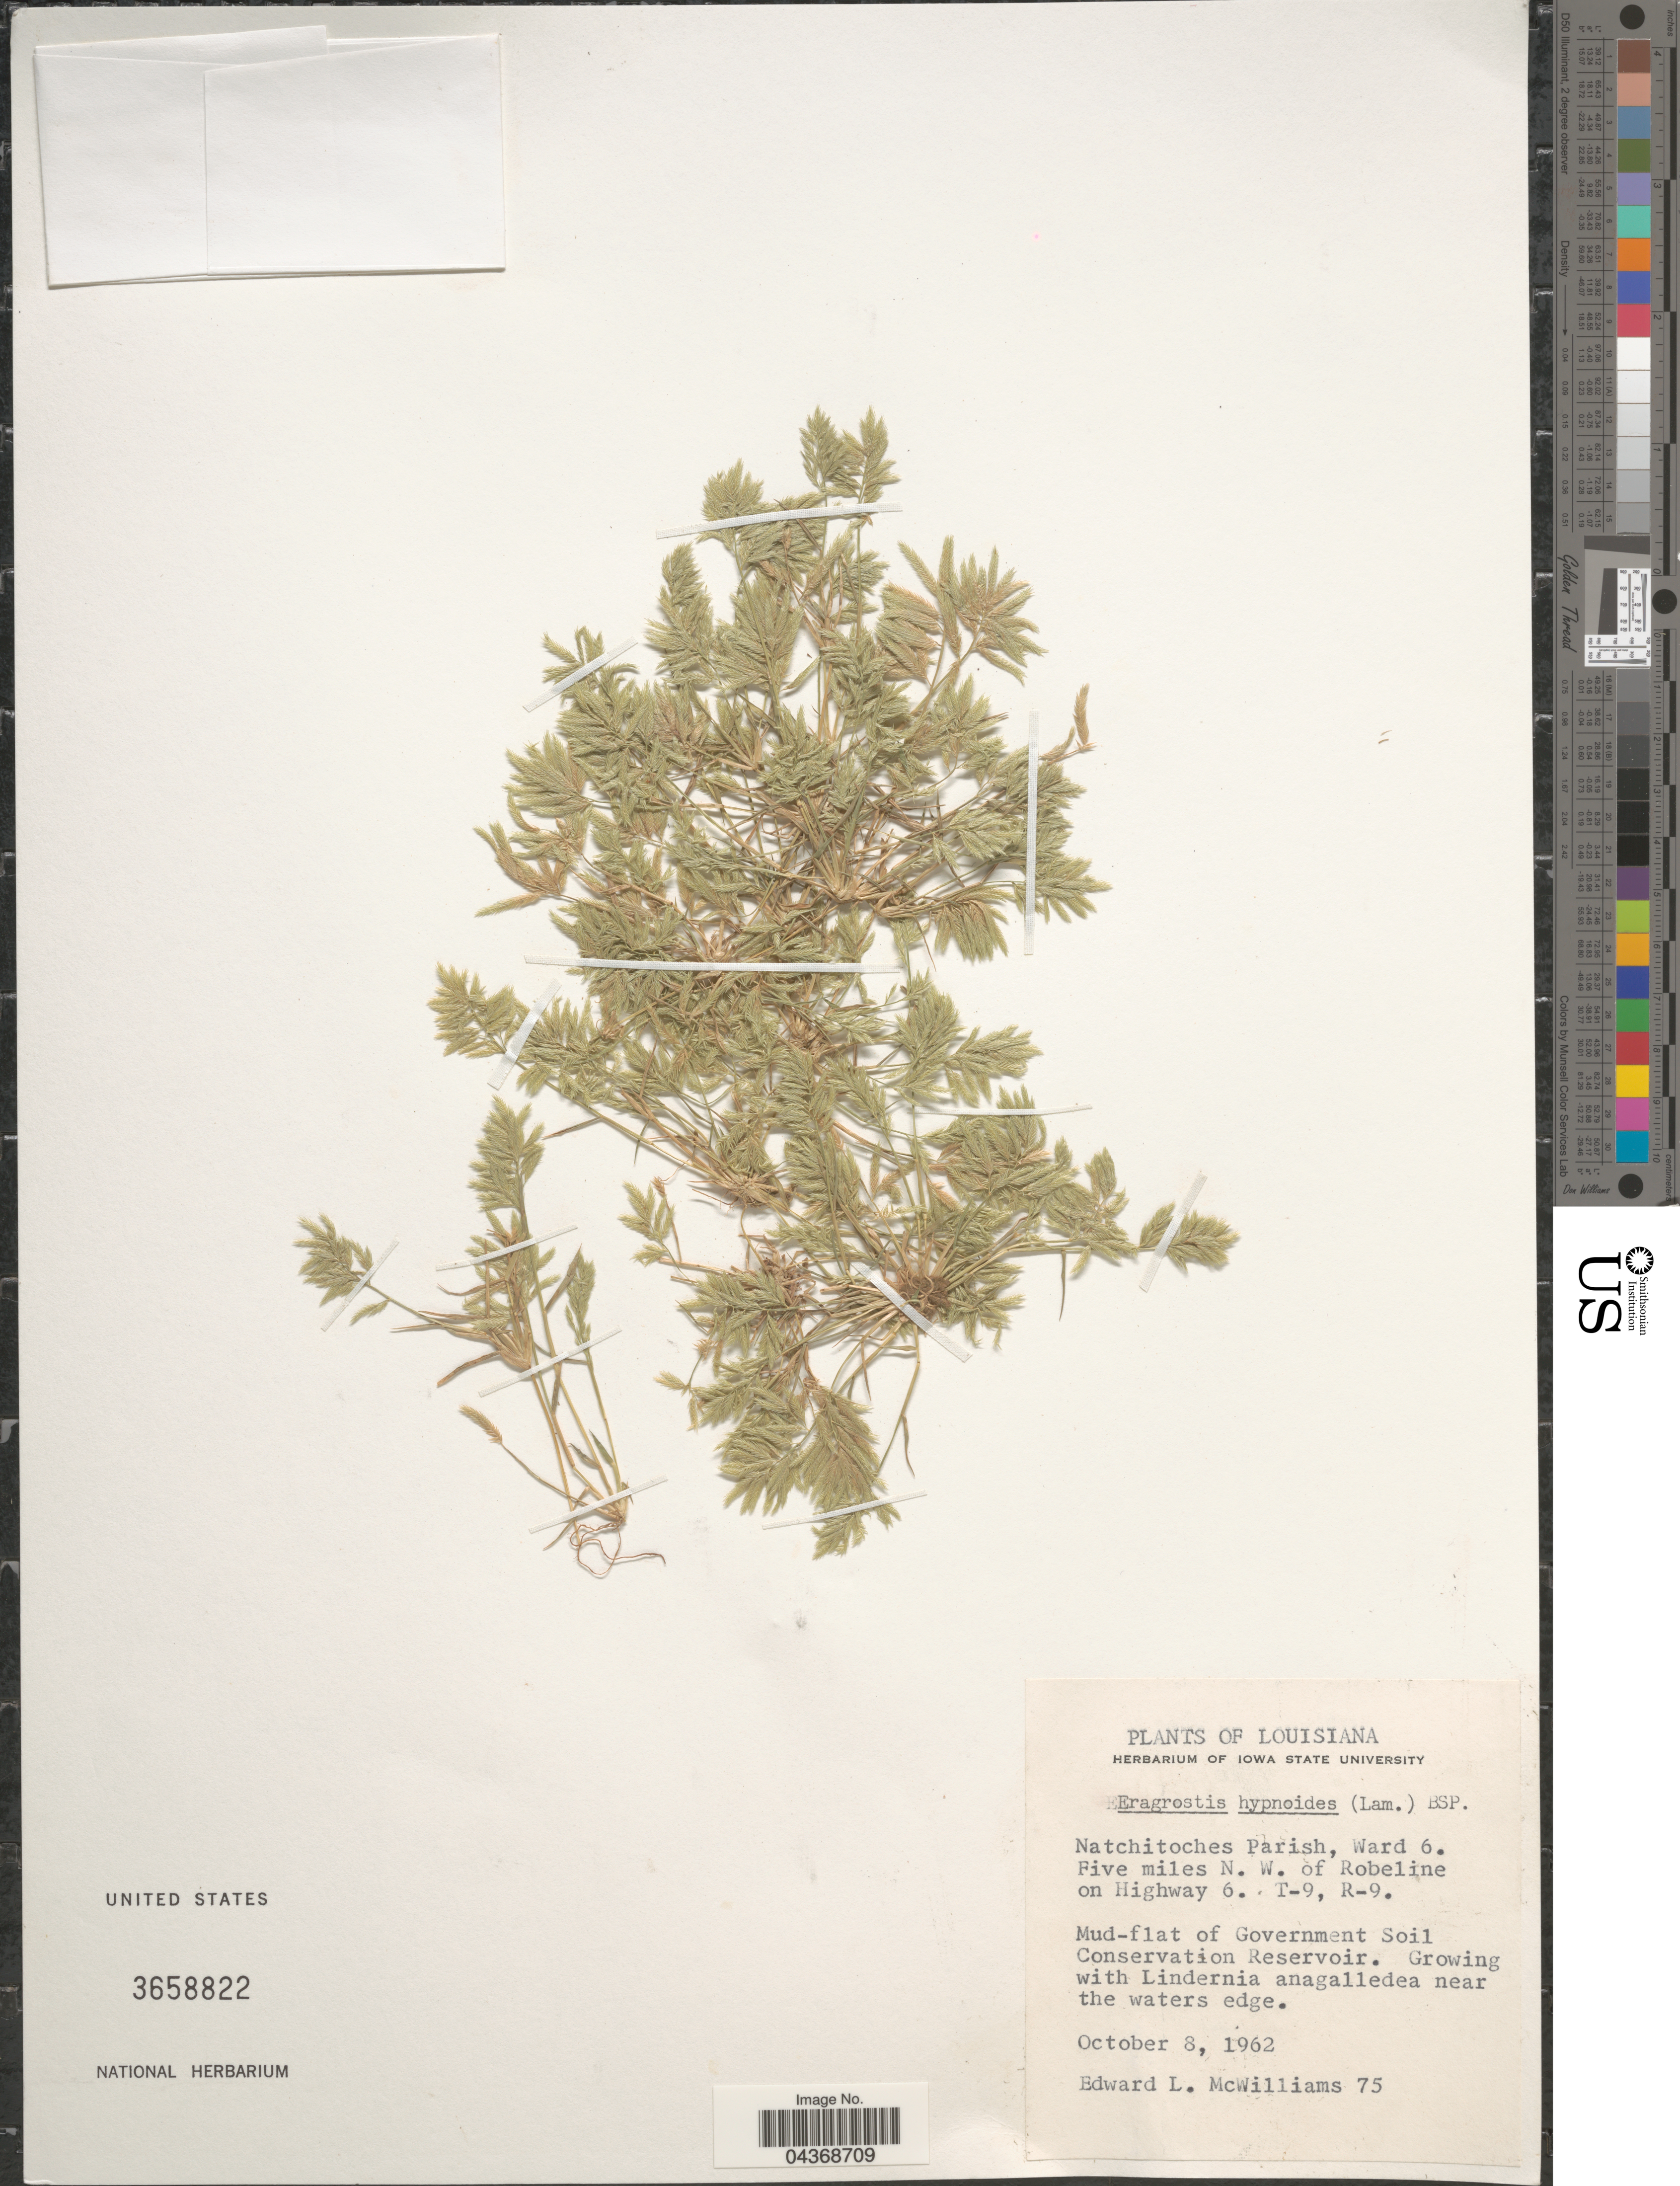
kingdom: Plantae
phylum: Tracheophyta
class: Liliopsida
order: Poales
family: Poaceae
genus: Eragrostis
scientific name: Eragrostis hypnoides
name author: (Lam.) Britton, Stearns & Poggenb.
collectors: E. L. McWilliams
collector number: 75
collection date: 1962-10-08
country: United States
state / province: Louisiana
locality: Natchitoches Parish, Ward 6. Five miles N. W. of Robeline on Highway 6. T-9, R-9. Mud-flat of Government Soil Conservation Reservoir.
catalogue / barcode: US 3658822